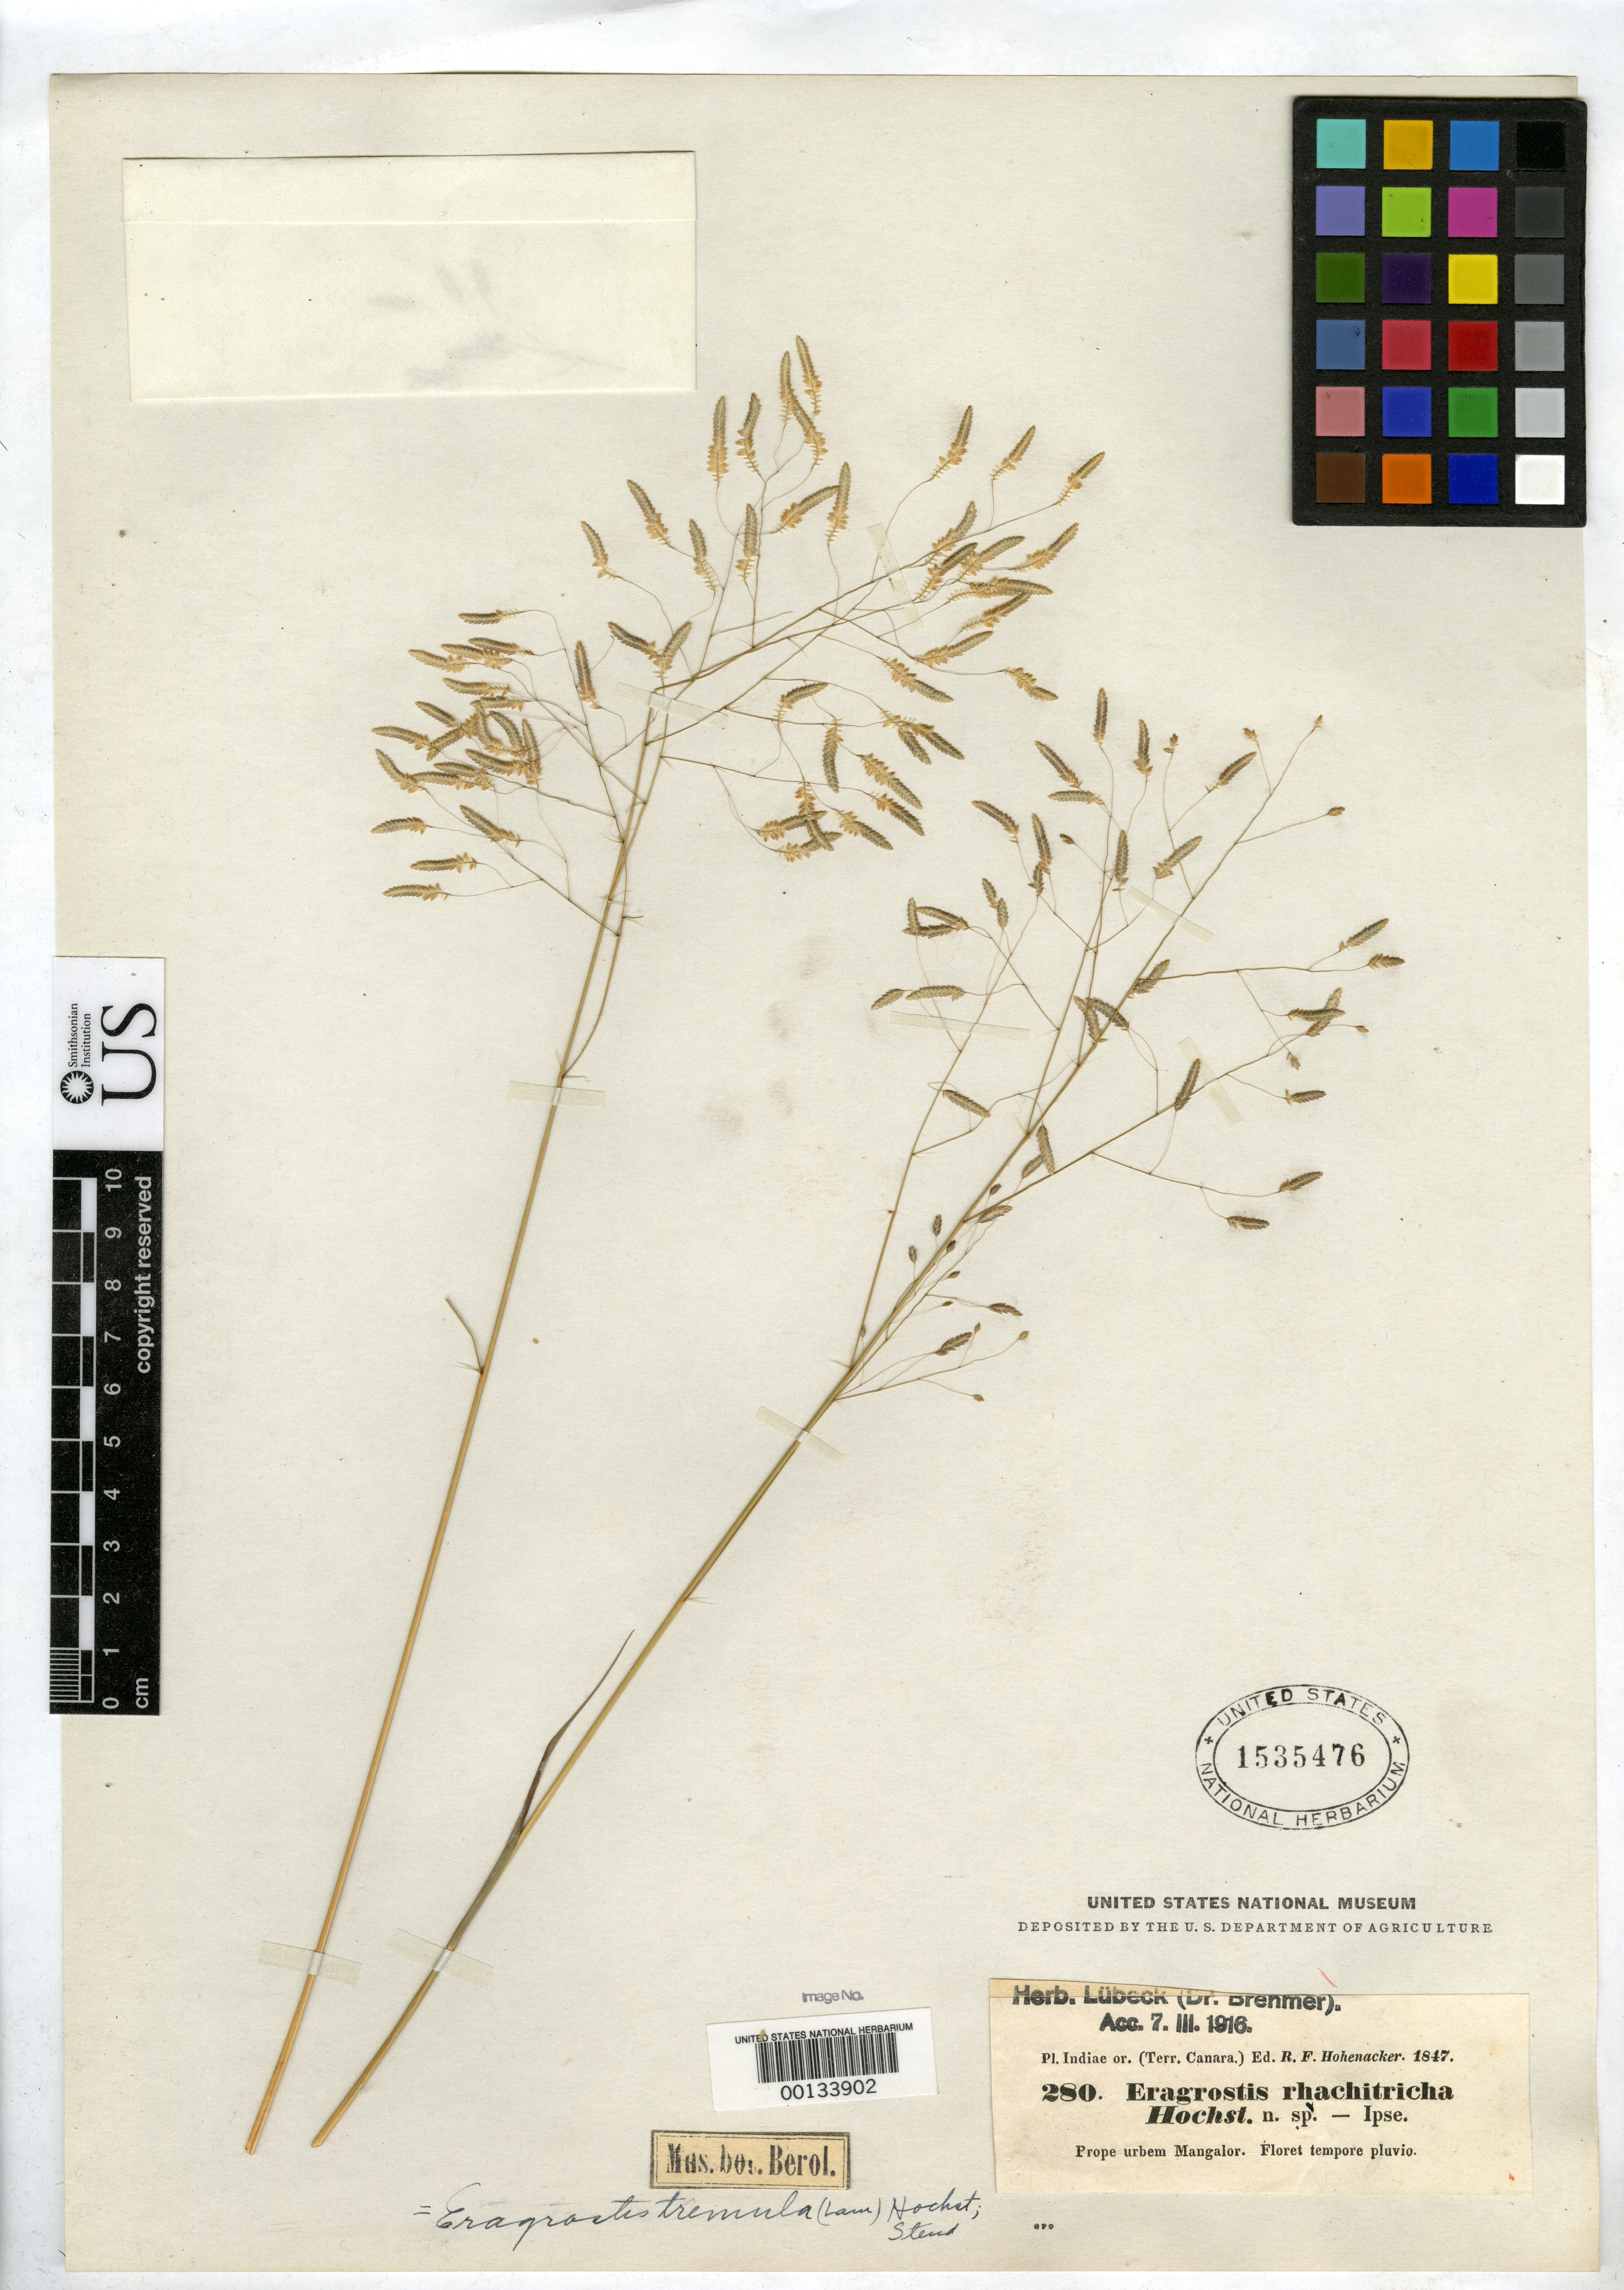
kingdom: Plantae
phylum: Tracheophyta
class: Liliopsida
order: Poales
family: Poaceae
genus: Eragrostis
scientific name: Eragrostis rhachitricha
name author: Hochst. ex Miq.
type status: Isotype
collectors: F. Metz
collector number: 280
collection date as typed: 1847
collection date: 1847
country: India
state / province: Karnataka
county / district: Mysore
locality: Prope urbem Mangalore. India orientalis (Terr. Canara).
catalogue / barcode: US 1535476